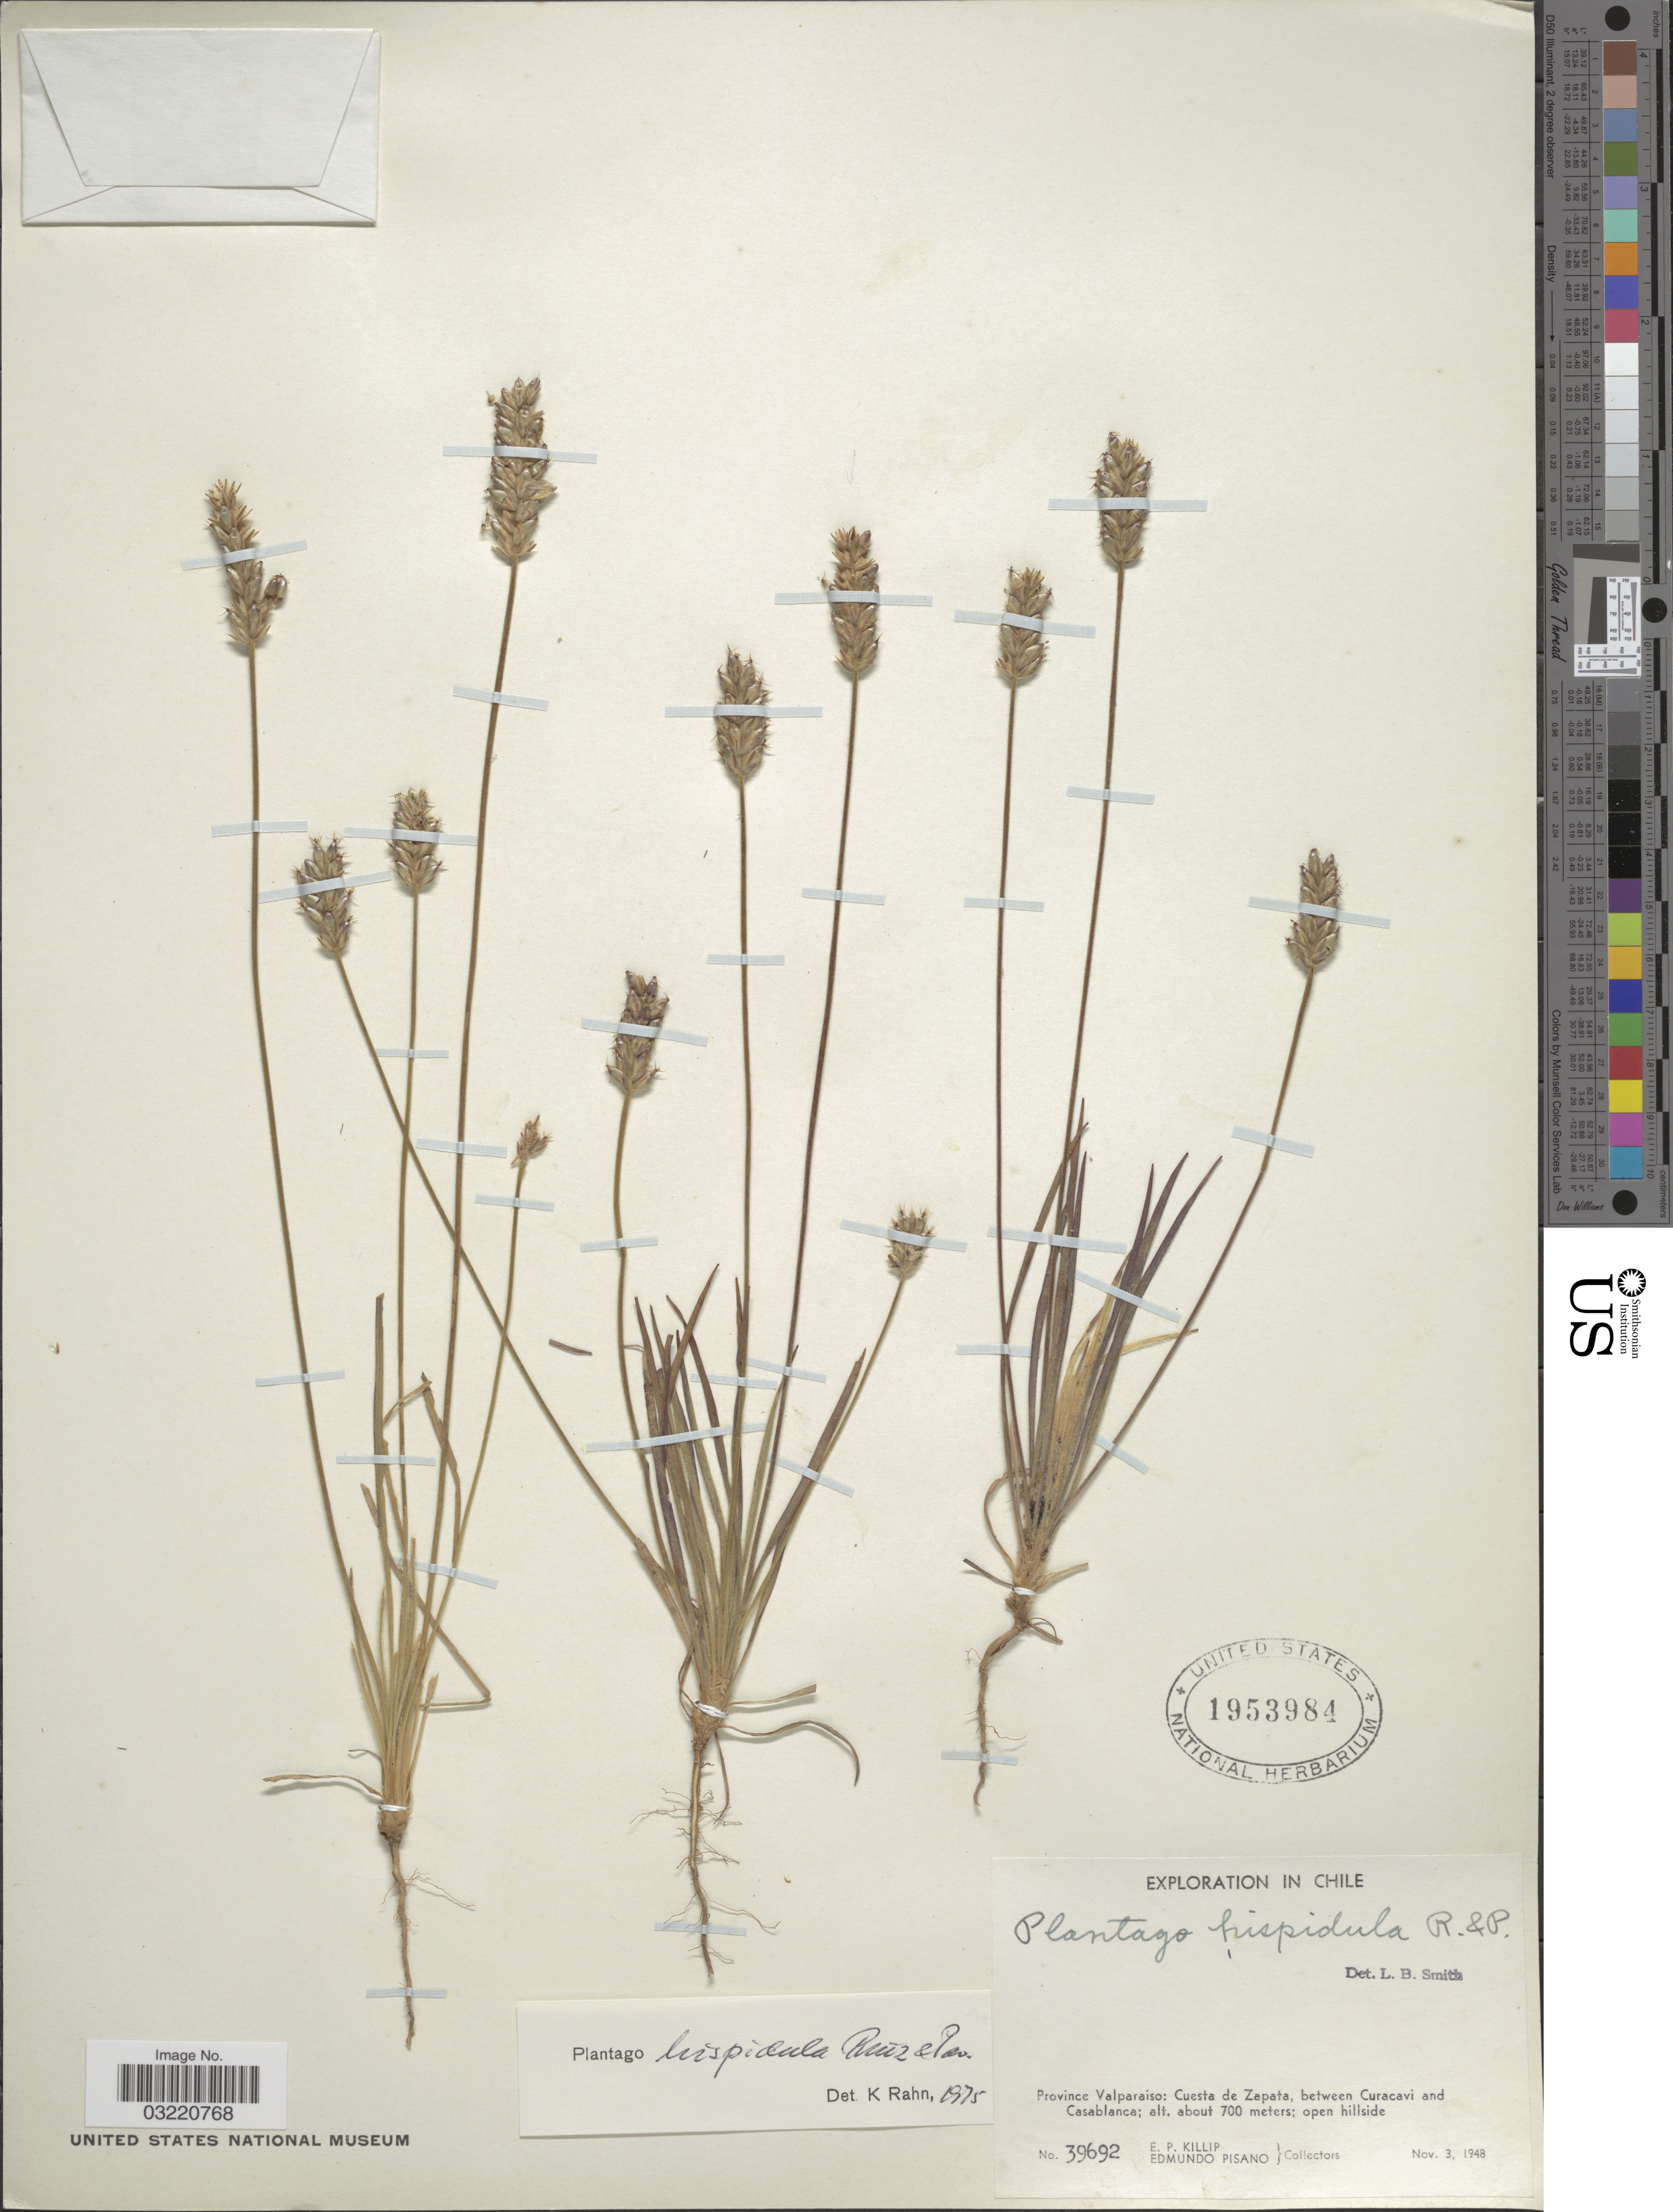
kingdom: Plantae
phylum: Tracheophyta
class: Magnoliopsida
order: Lamiales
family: Plantaginaceae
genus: Plantago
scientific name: Plantago hispidula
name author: Ruiz & Pav.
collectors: E. P. Killip & E. Pisano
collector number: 39692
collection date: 1948-11-03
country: Chile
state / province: Valparaíso (V)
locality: Cuesta de Zapata, between Curacavi and Casablanca.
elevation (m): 700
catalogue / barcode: US 1953984